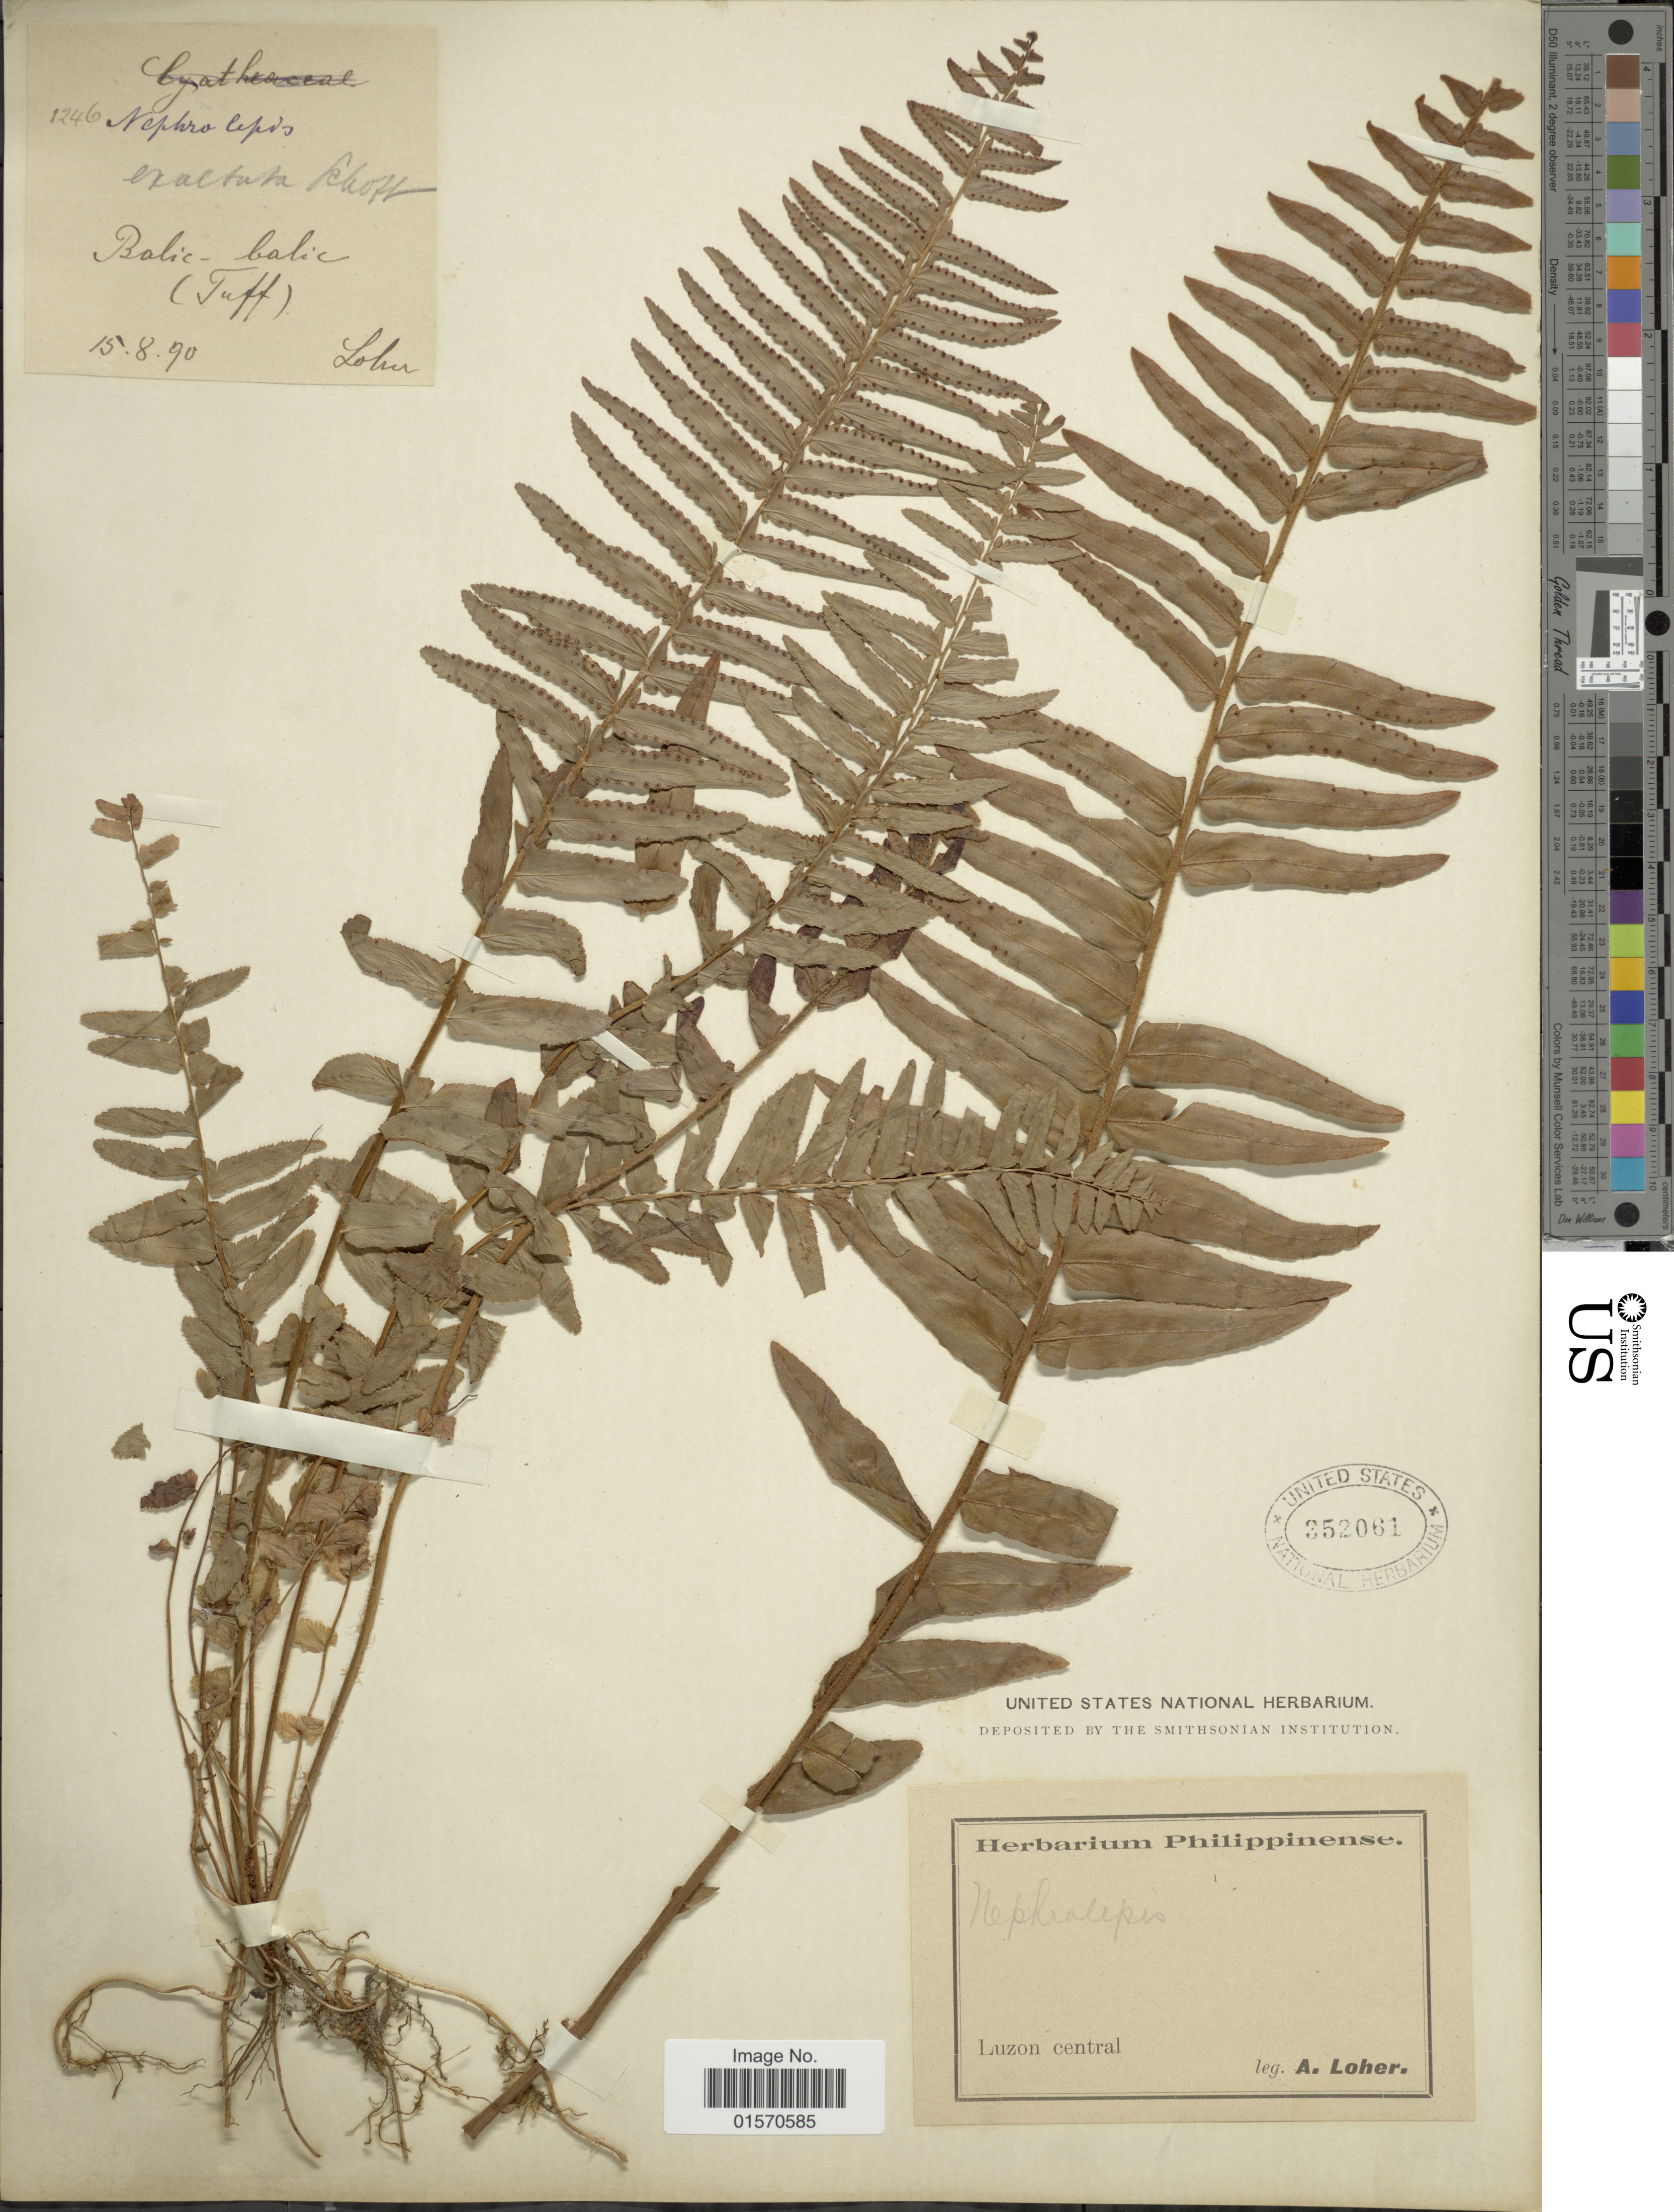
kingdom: Plantae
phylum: Tracheophyta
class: Polypodiopsida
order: Polypodiales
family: Nephrolepidaceae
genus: Nephrolepis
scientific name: Nephrolepis hirsutula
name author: (G. Forst.) C. Presl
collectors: A. Loher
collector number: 1246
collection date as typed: Transcribed d/m/y: 15/8/90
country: Philippines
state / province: Central Luzon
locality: Balic-balic (Tuff)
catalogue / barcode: US 352061